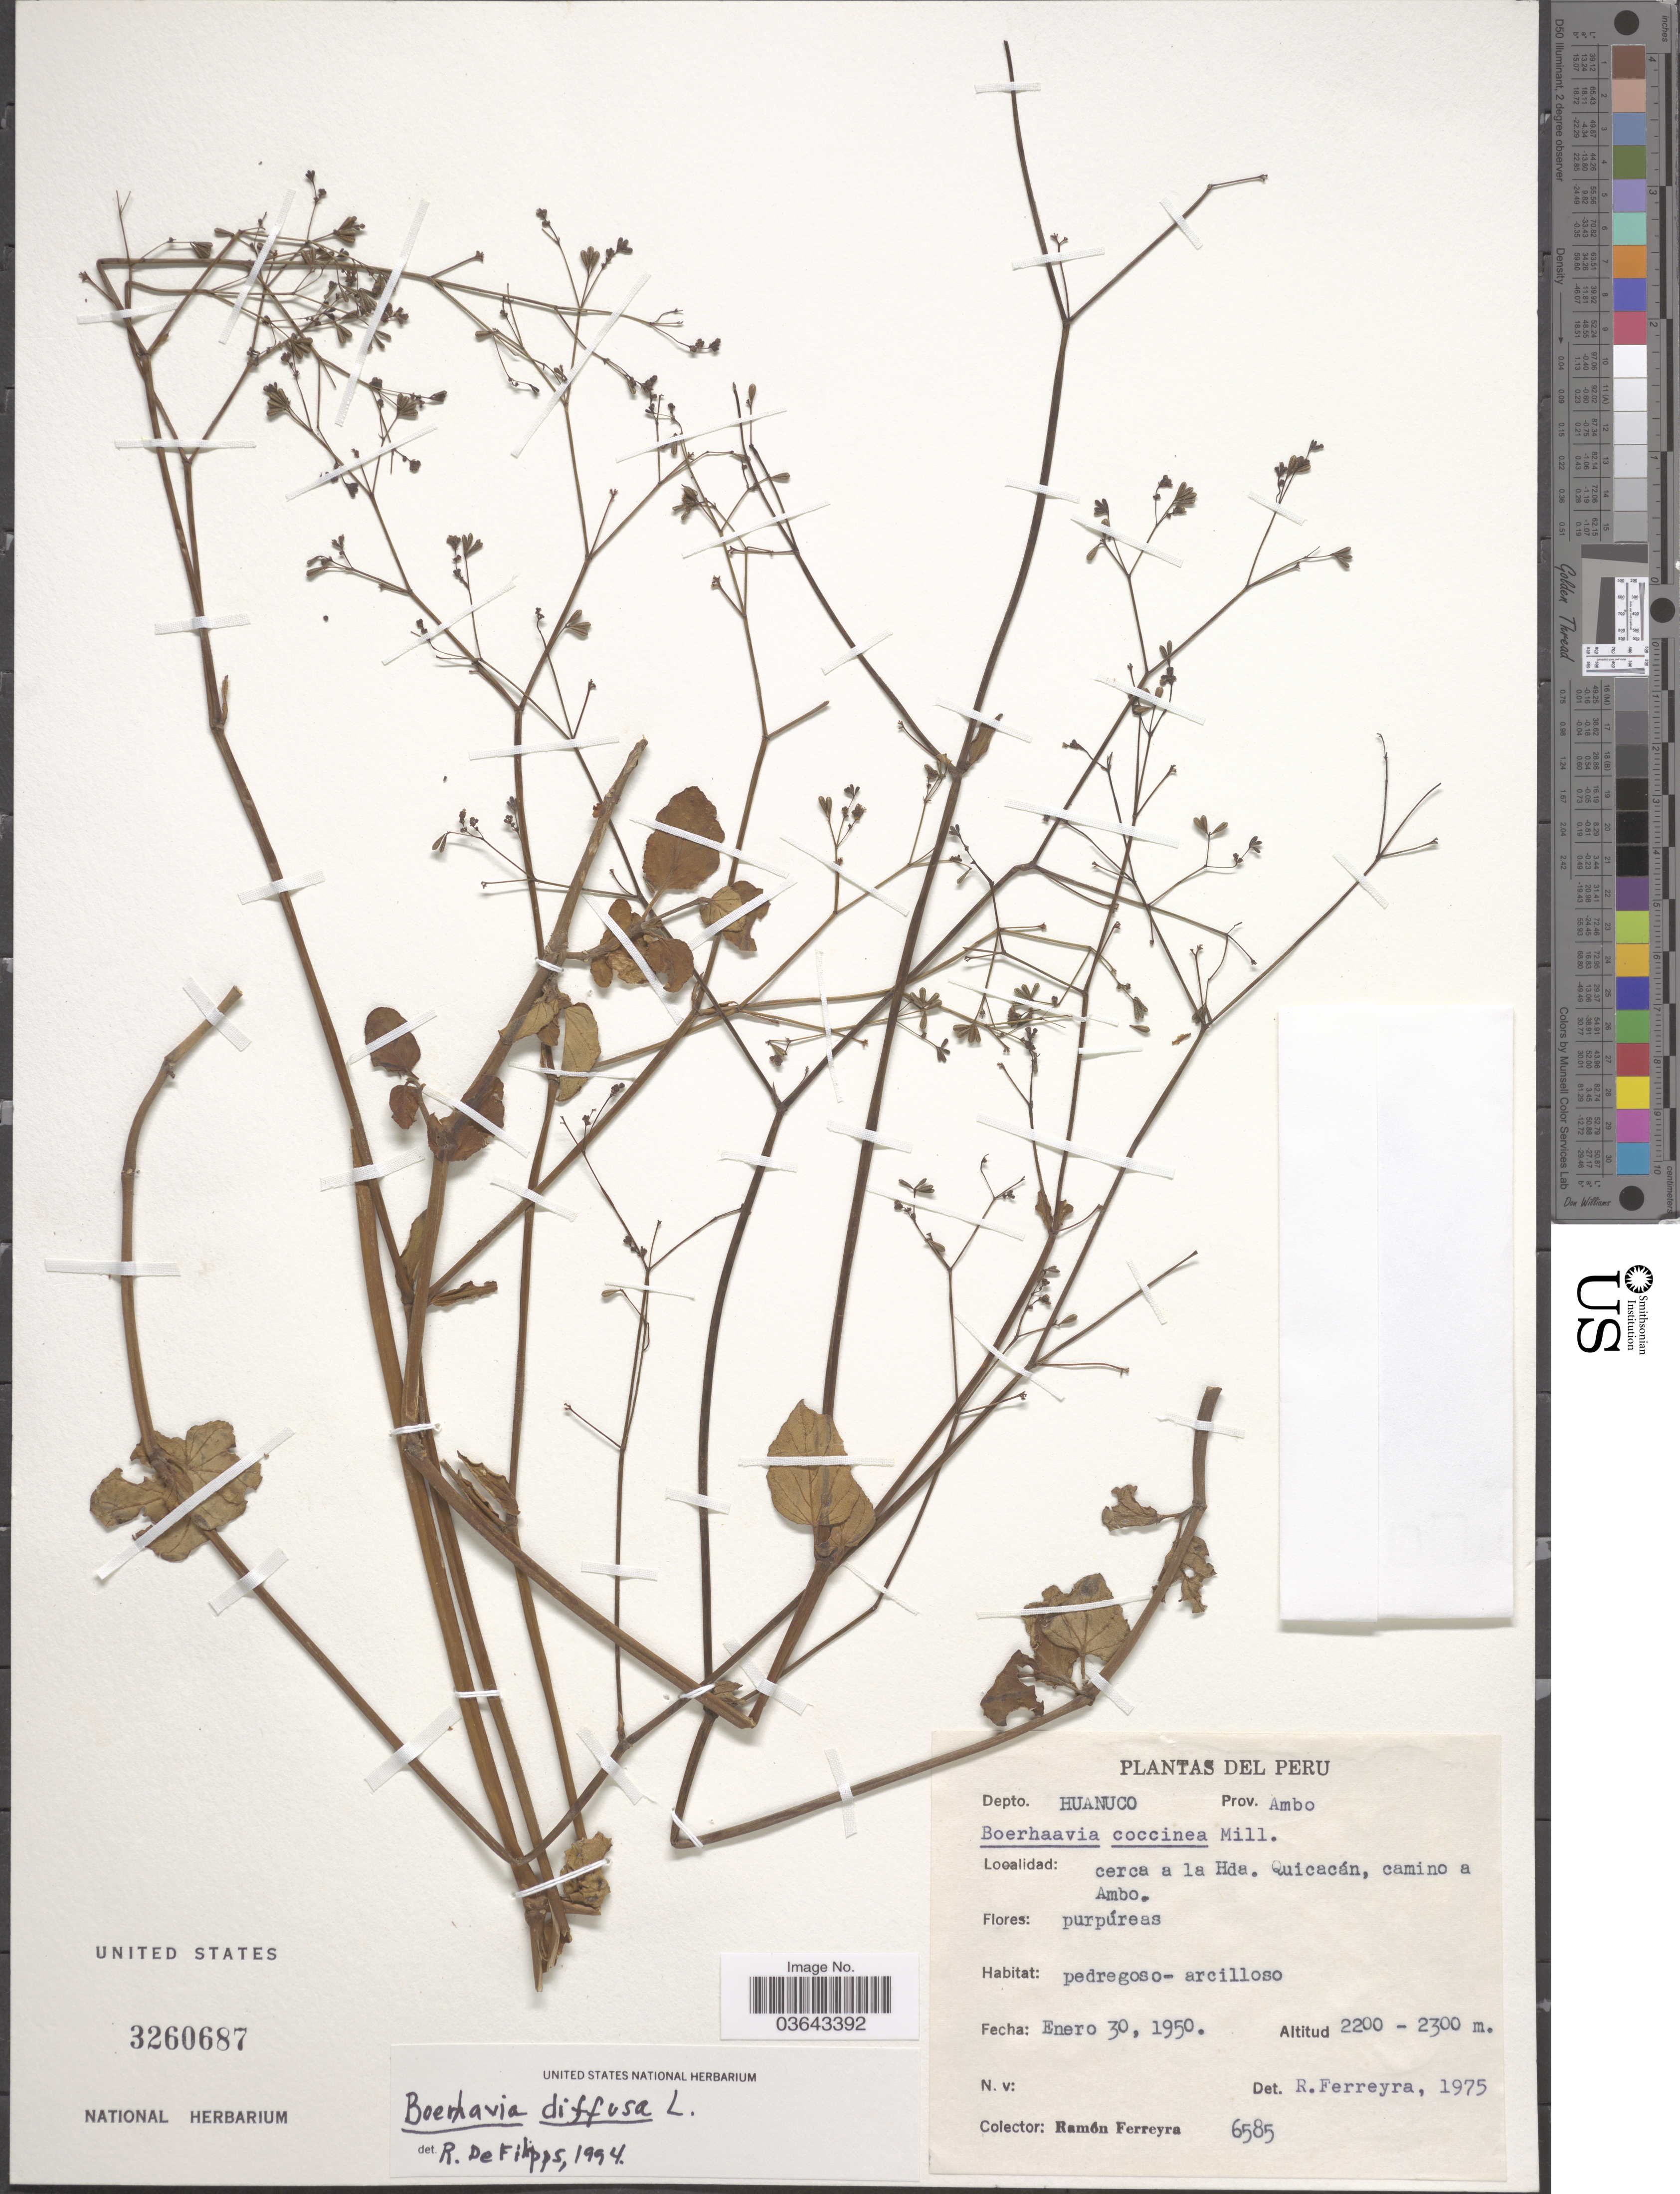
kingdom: Plantae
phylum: Tracheophyta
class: Magnoliopsida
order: Caryophyllales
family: Nyctaginaceae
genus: Boerhavia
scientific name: Boerhavia diffusa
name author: L.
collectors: R. A. Ferreyra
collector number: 6585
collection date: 1950-01-30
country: Peru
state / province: Huánuco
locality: Depto. Huanuco. Prov. Ambo. Cerca a la Hda. Quicacán, camino a Ambo.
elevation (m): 2200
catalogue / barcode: US 3260687